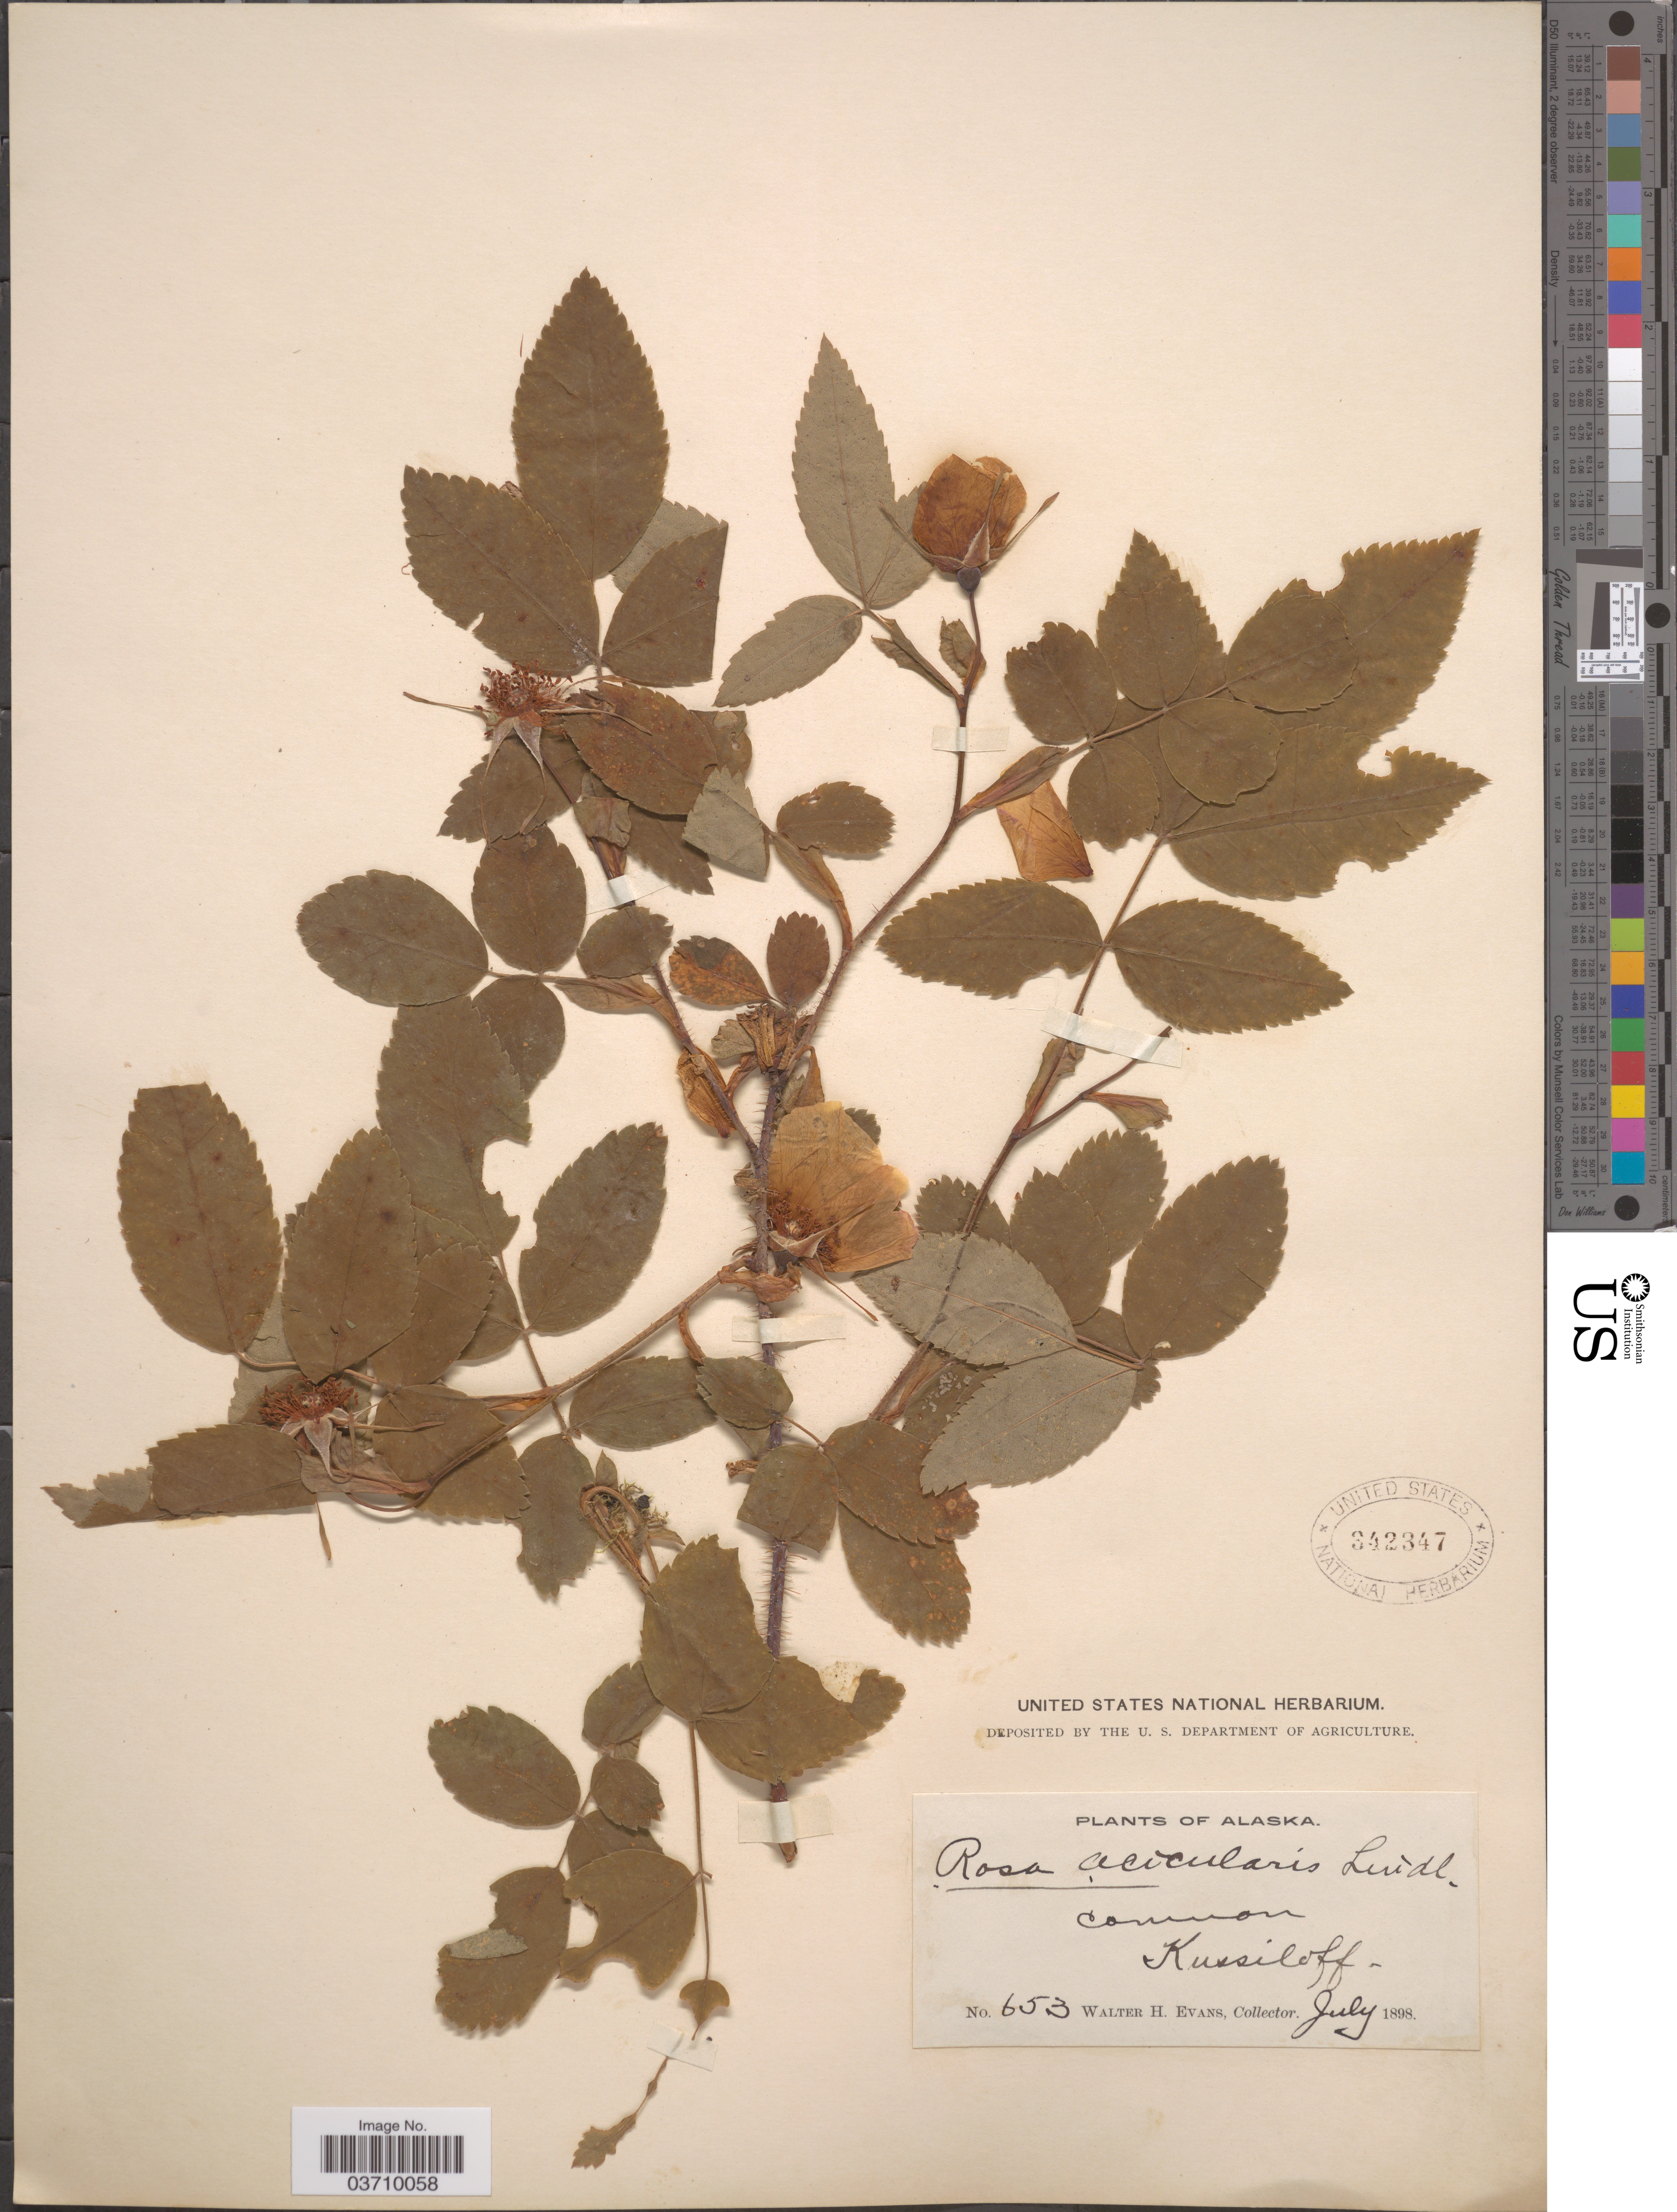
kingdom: Plantae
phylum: Tracheophyta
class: Magnoliopsida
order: Rosales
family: Rosaceae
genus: Rosa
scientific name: Rosa acicularis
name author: Lindl.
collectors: W. H. Evans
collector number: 653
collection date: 1898-07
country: United States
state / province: Alaska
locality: Kussiloff.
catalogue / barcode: US 342347